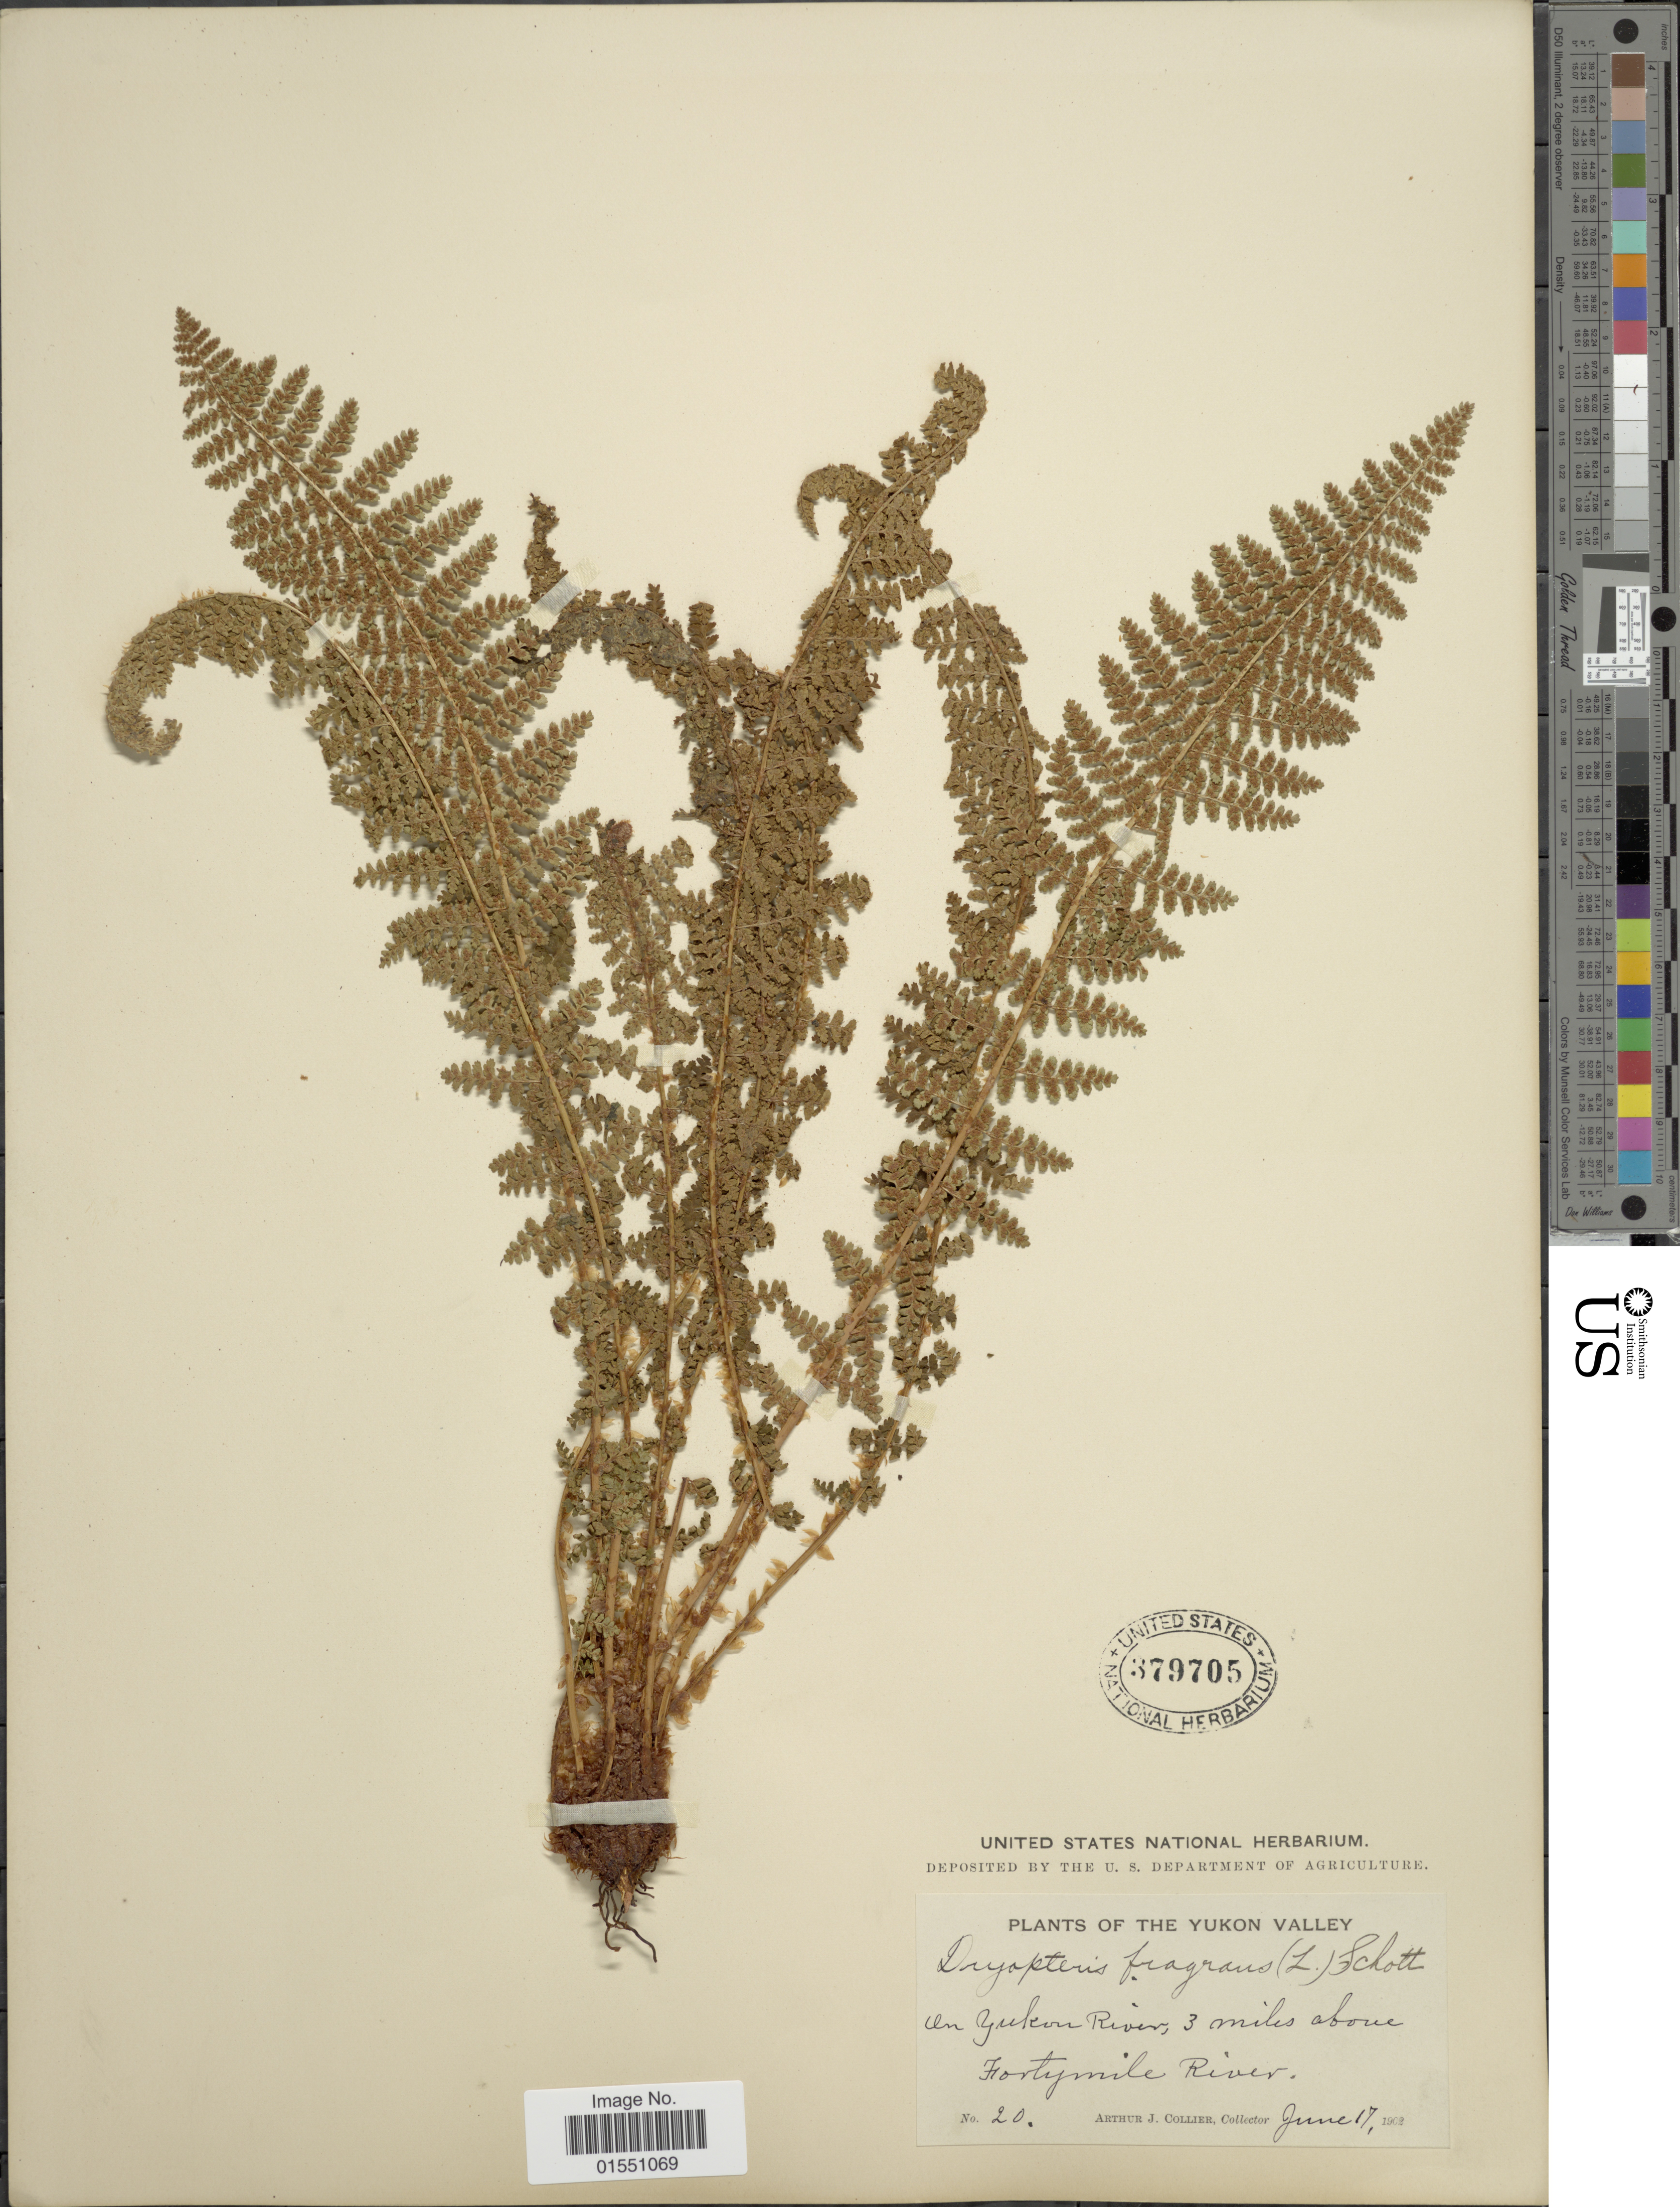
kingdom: Plantae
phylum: Tracheophyta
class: Polypodiopsida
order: Polypodiales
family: Dryopteridaceae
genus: Dryopteris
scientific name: Dryopteris fragrans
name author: (L.) Schott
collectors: A. Collier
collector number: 20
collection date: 1902-06-17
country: Canada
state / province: Yukon Territory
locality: Yukon Valley. On Yukon River, 3 miles above Fortymile River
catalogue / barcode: US 379705